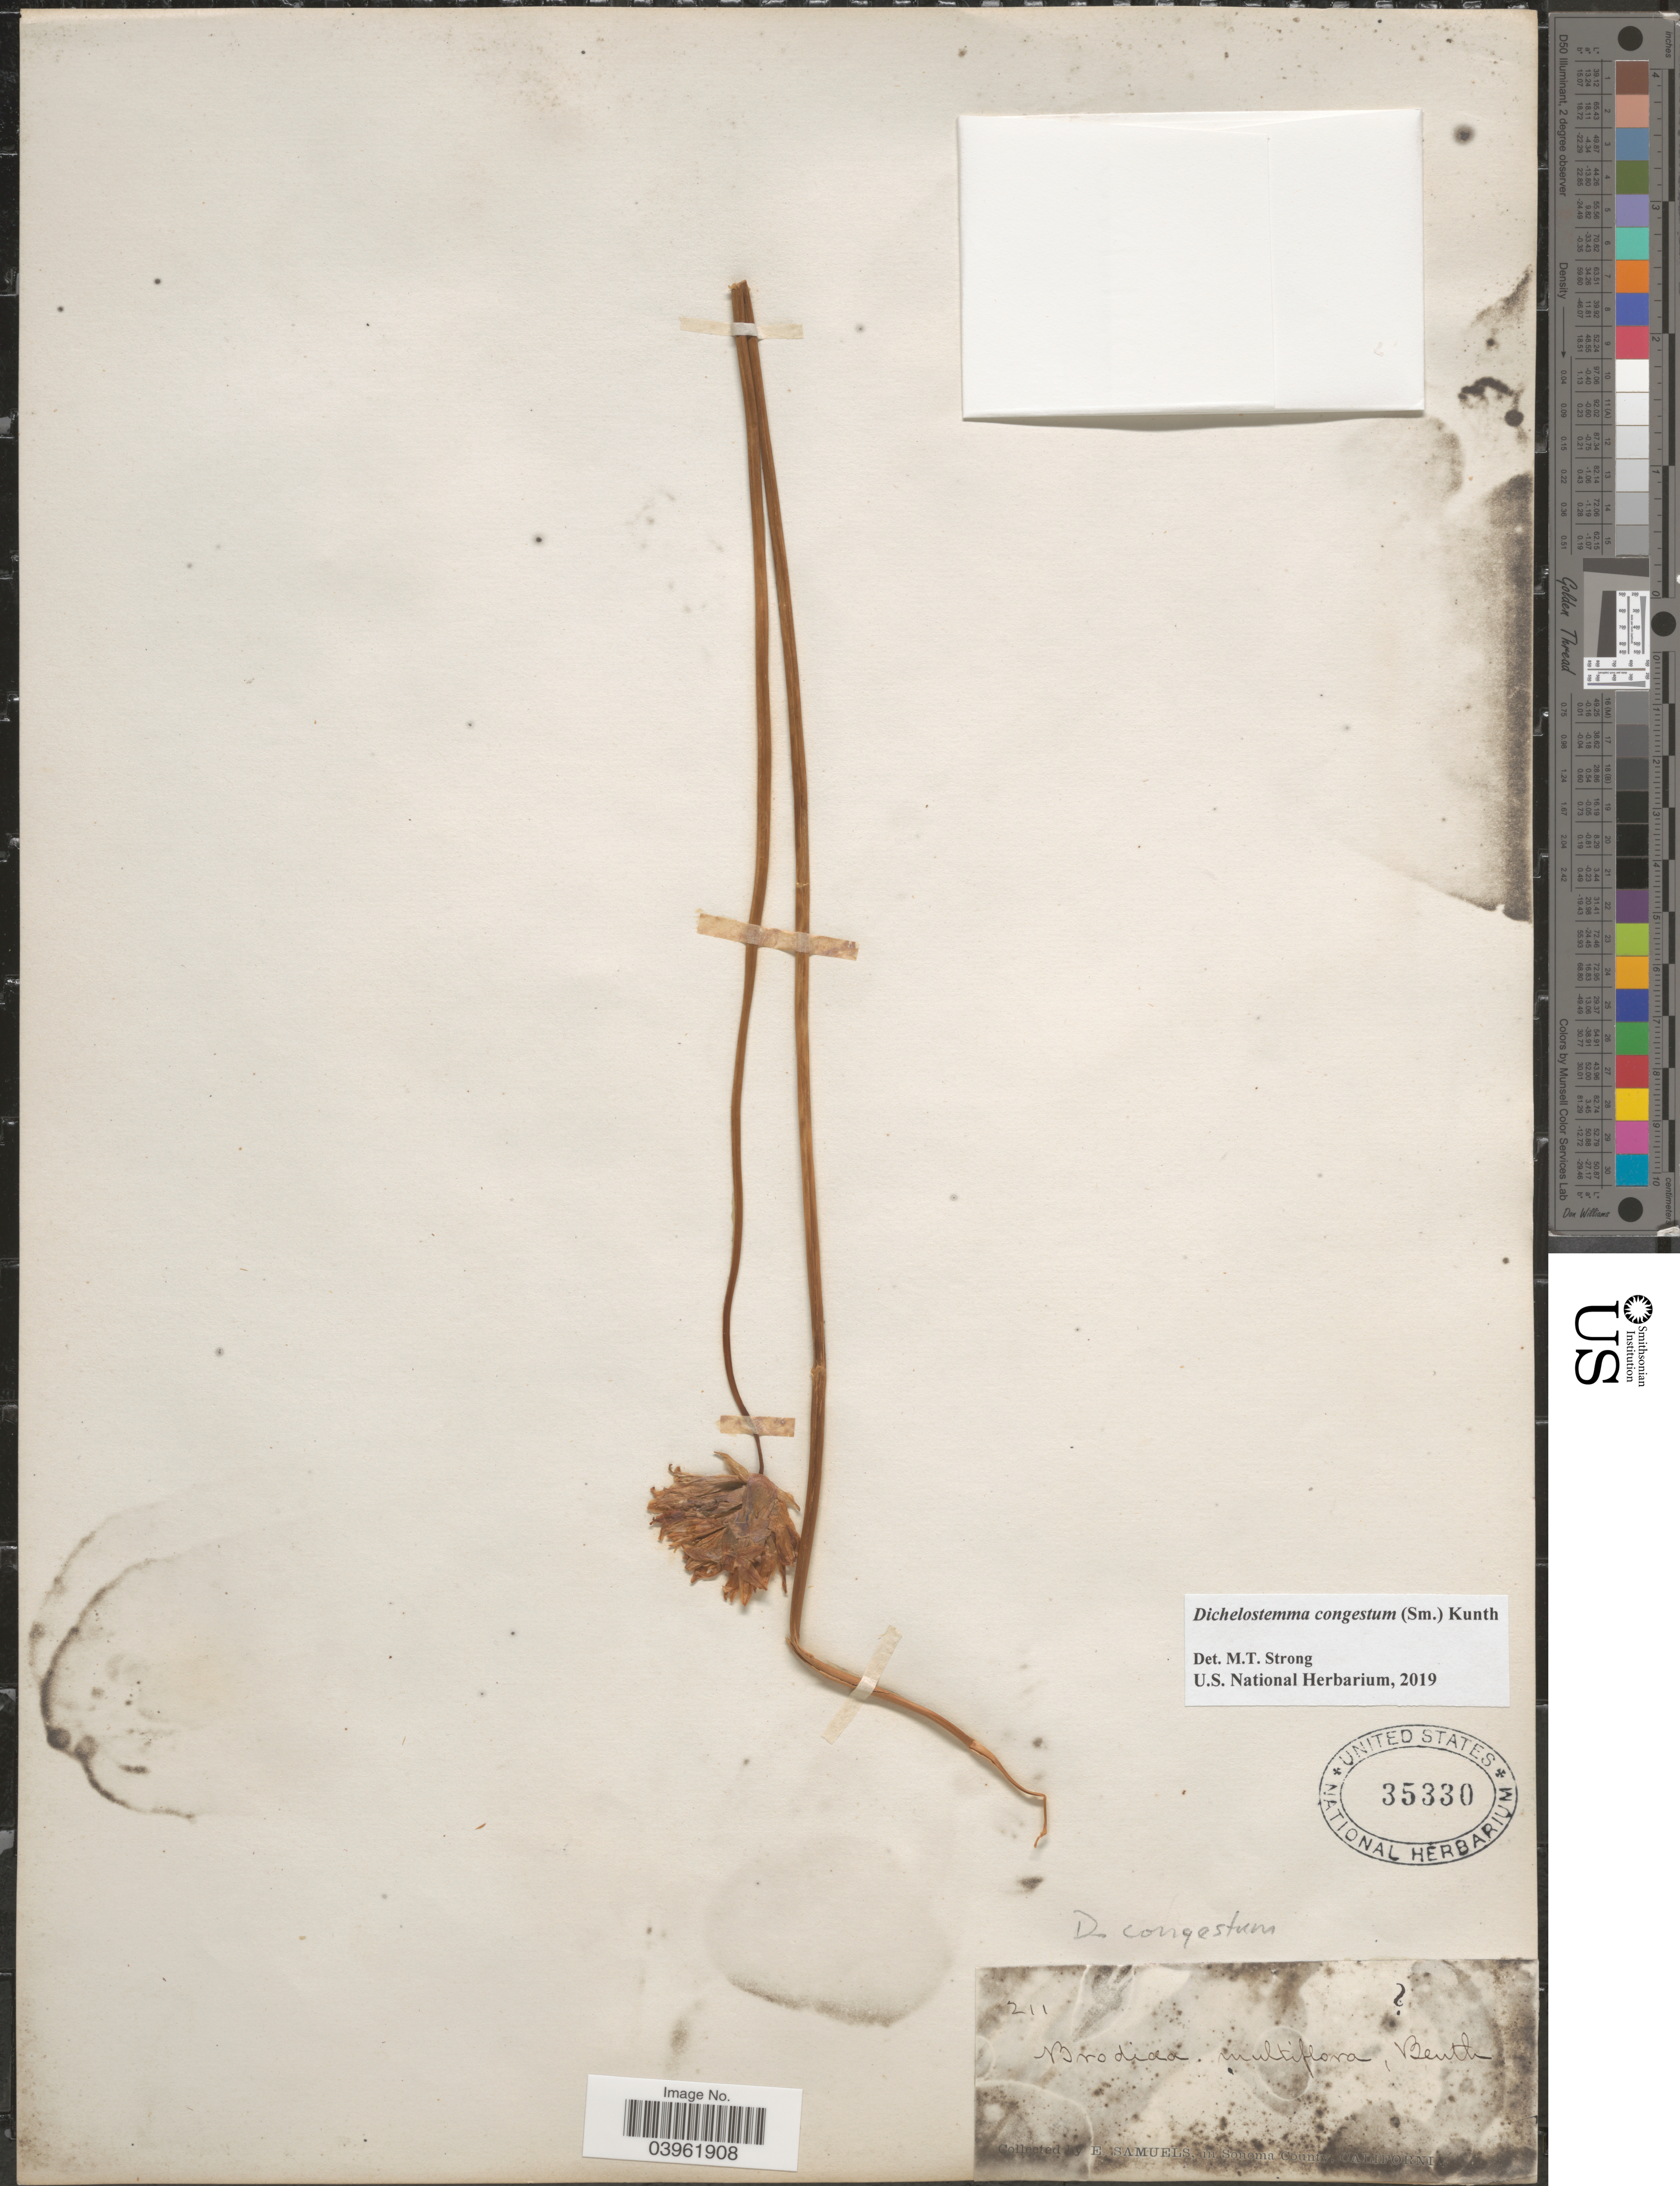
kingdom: Plantae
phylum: Tracheophyta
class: Liliopsida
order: Asparagales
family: Asparagaceae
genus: Dichelostemma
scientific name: Dichelostemma congestum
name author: Kunth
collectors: E. Samuels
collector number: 211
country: United States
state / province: California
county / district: Sonoma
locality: In Sonoma County.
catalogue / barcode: US 35330